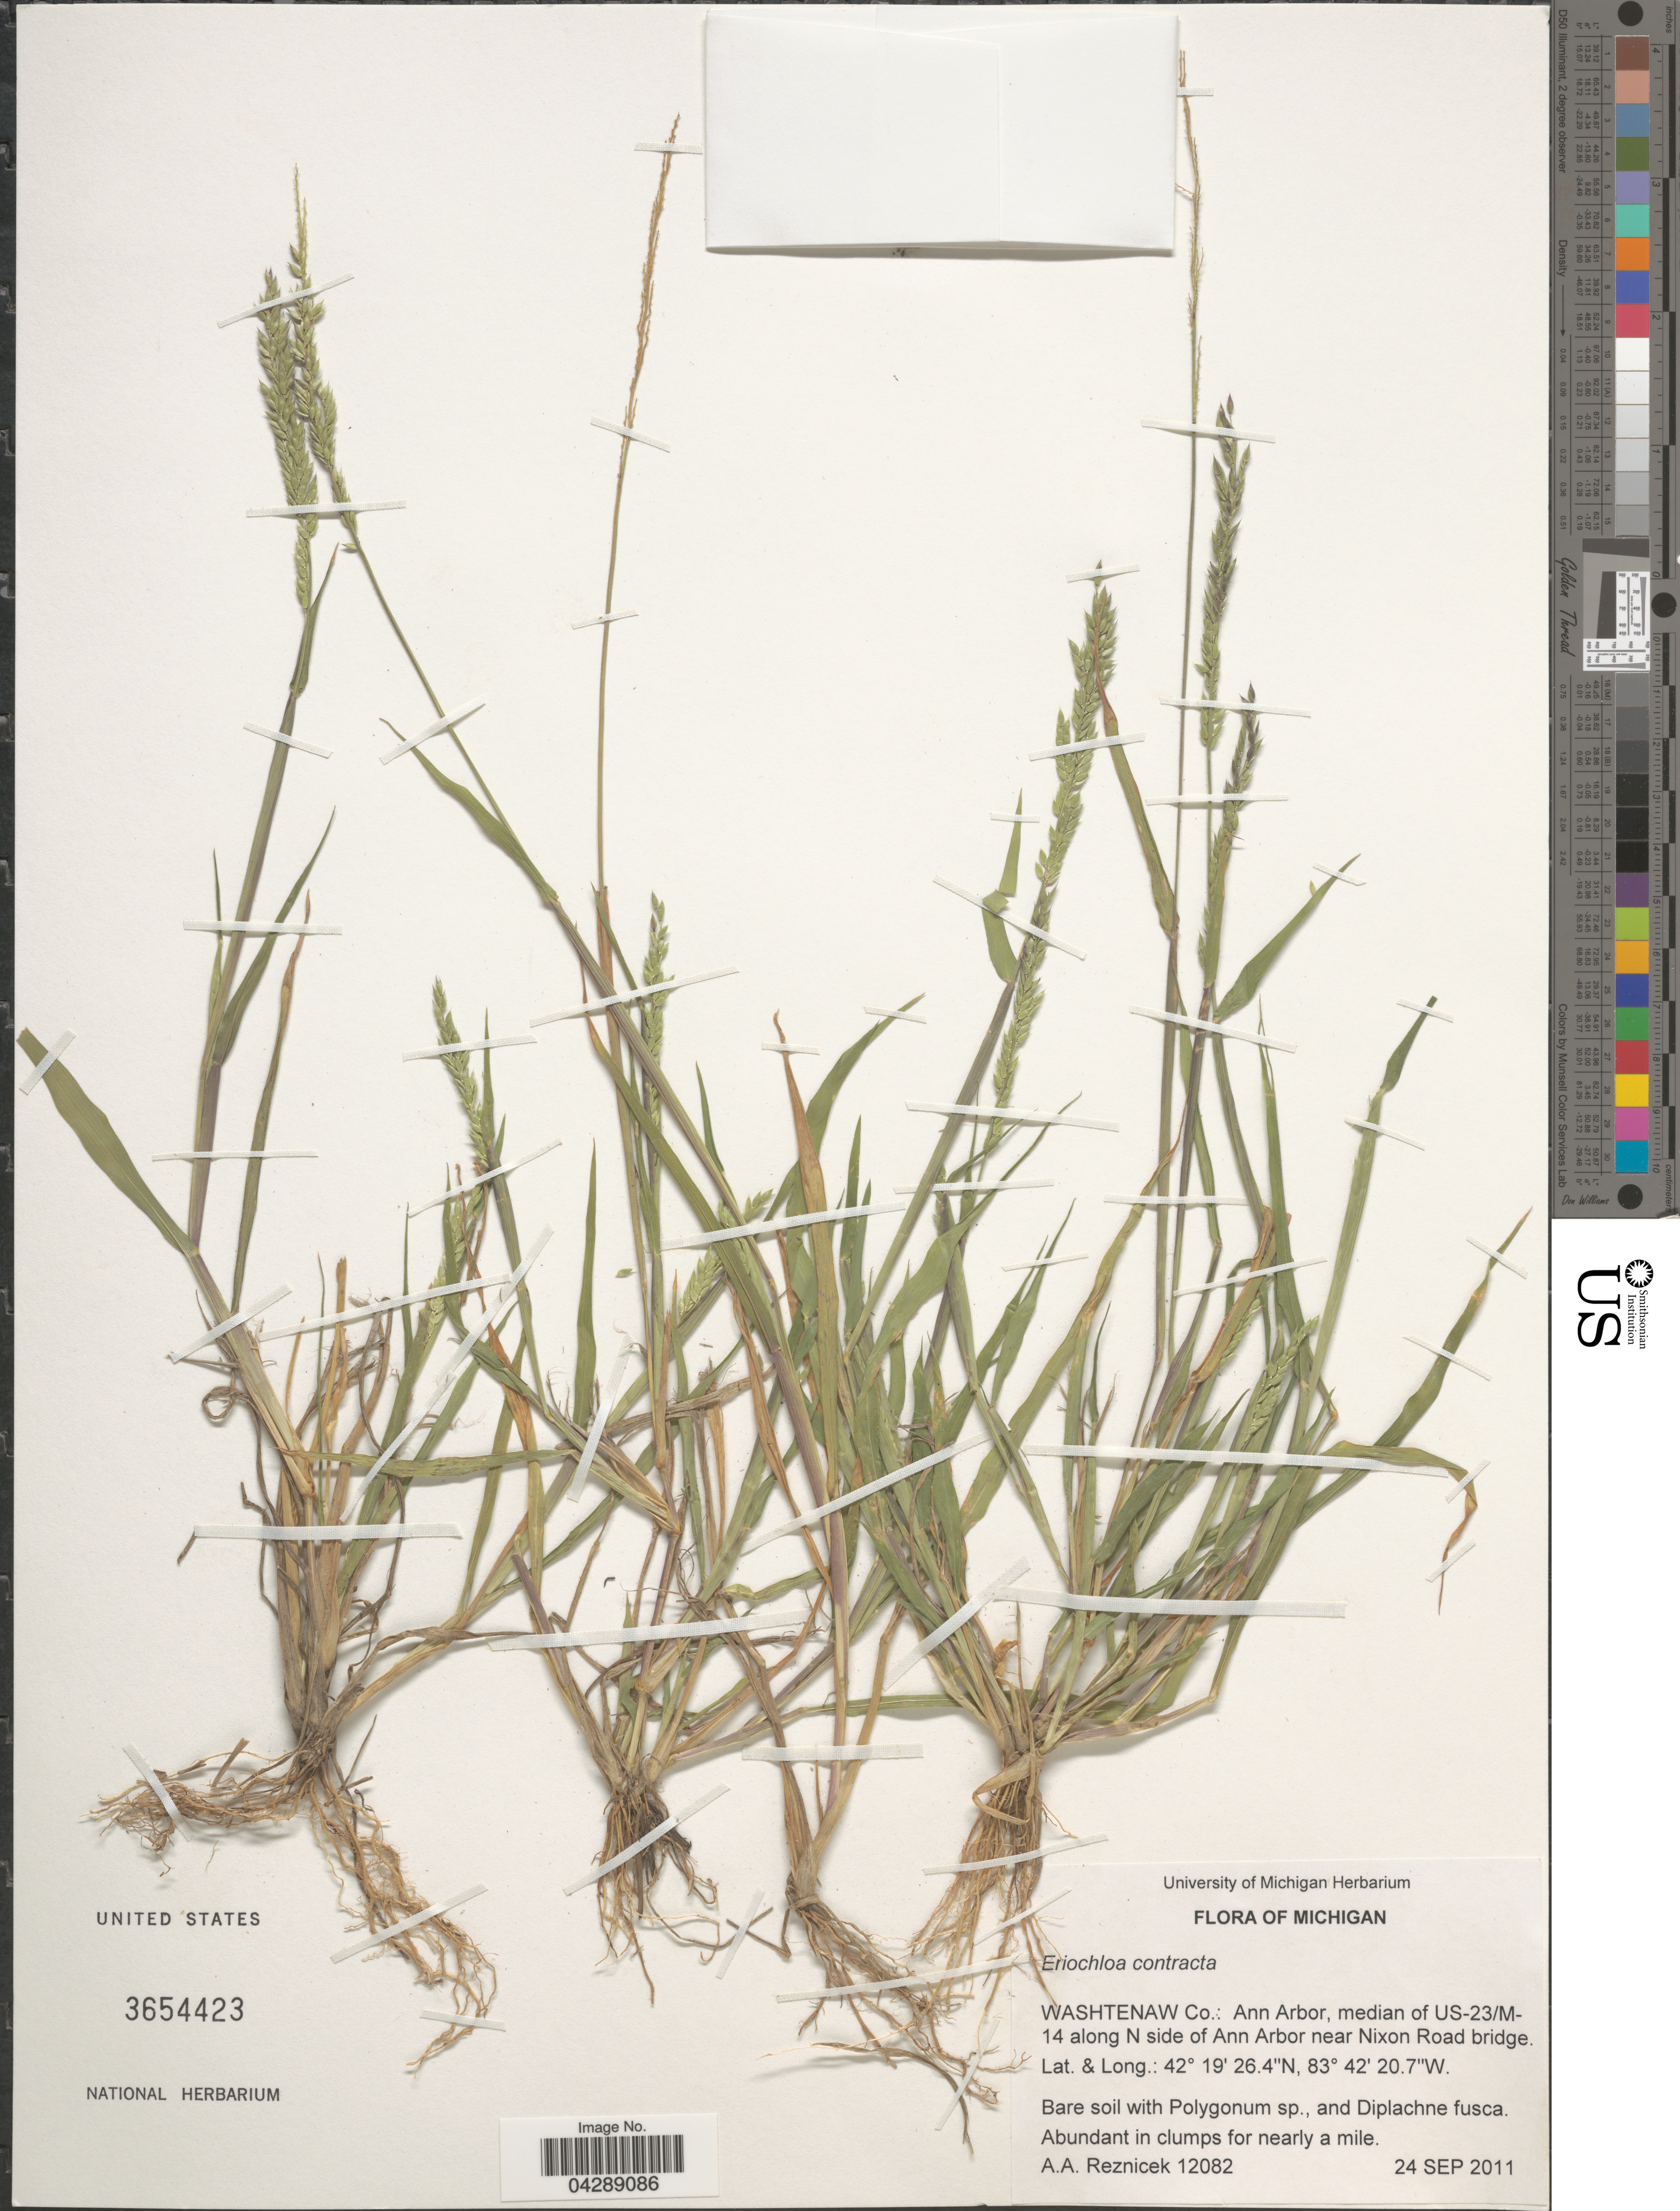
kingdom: Plantae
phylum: Tracheophyta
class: Liliopsida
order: Poales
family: Poaceae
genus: Eriochloa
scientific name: Eriochloa contracta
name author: Hitchc.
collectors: A. A. Reznicek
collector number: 12082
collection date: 2011-09-24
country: United States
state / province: Michigan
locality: Washtenaw Co.: Ann Arbor, median of US-23/M-14 along N side of Ann Arbor near Nixon Road bridge.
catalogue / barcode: US 3654423